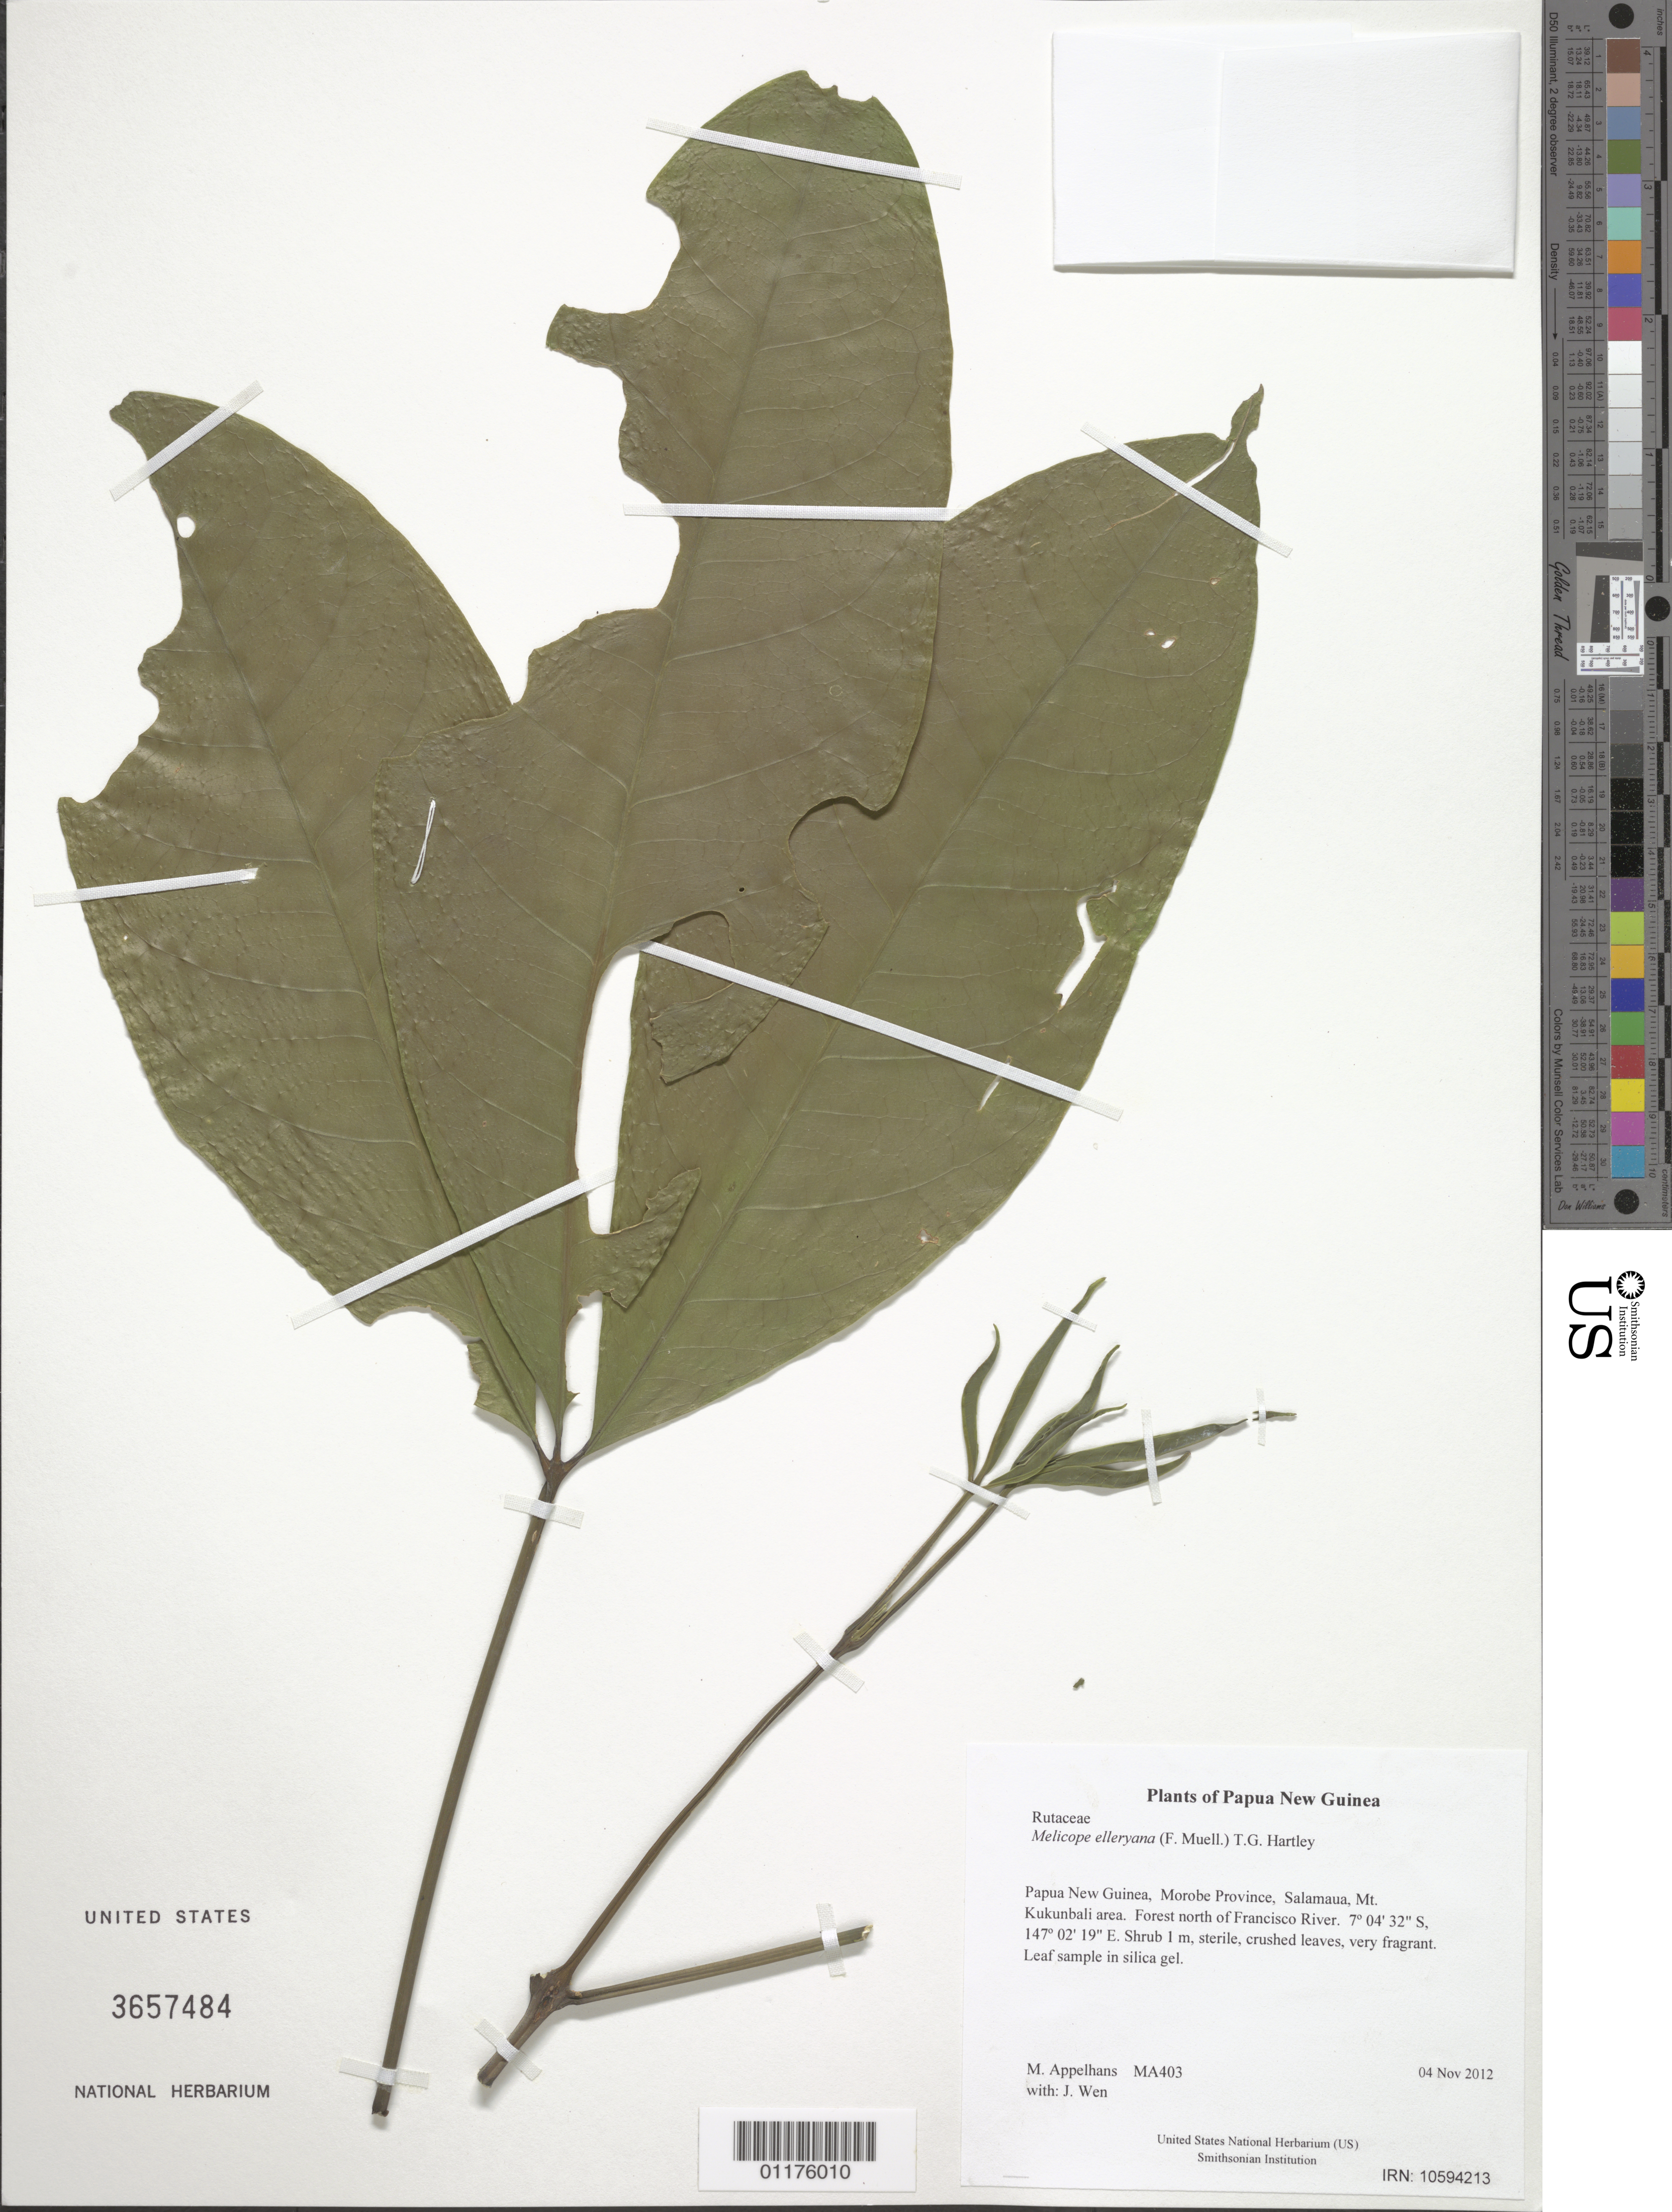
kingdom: Plantae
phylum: Tracheophyta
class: Magnoliopsida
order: Sapindales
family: Rutaceae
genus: Melicope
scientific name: Melicope elleryana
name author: (F. Muell.) T.G. Hartley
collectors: J. Wen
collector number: MA403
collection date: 2012-11-04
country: Papua New Guinea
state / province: Morobe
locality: Salamaua, Mt. Kukunbali area. Forest north of Francisco River.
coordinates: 07 04.531 S, 147 02.322 E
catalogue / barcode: US 3657484